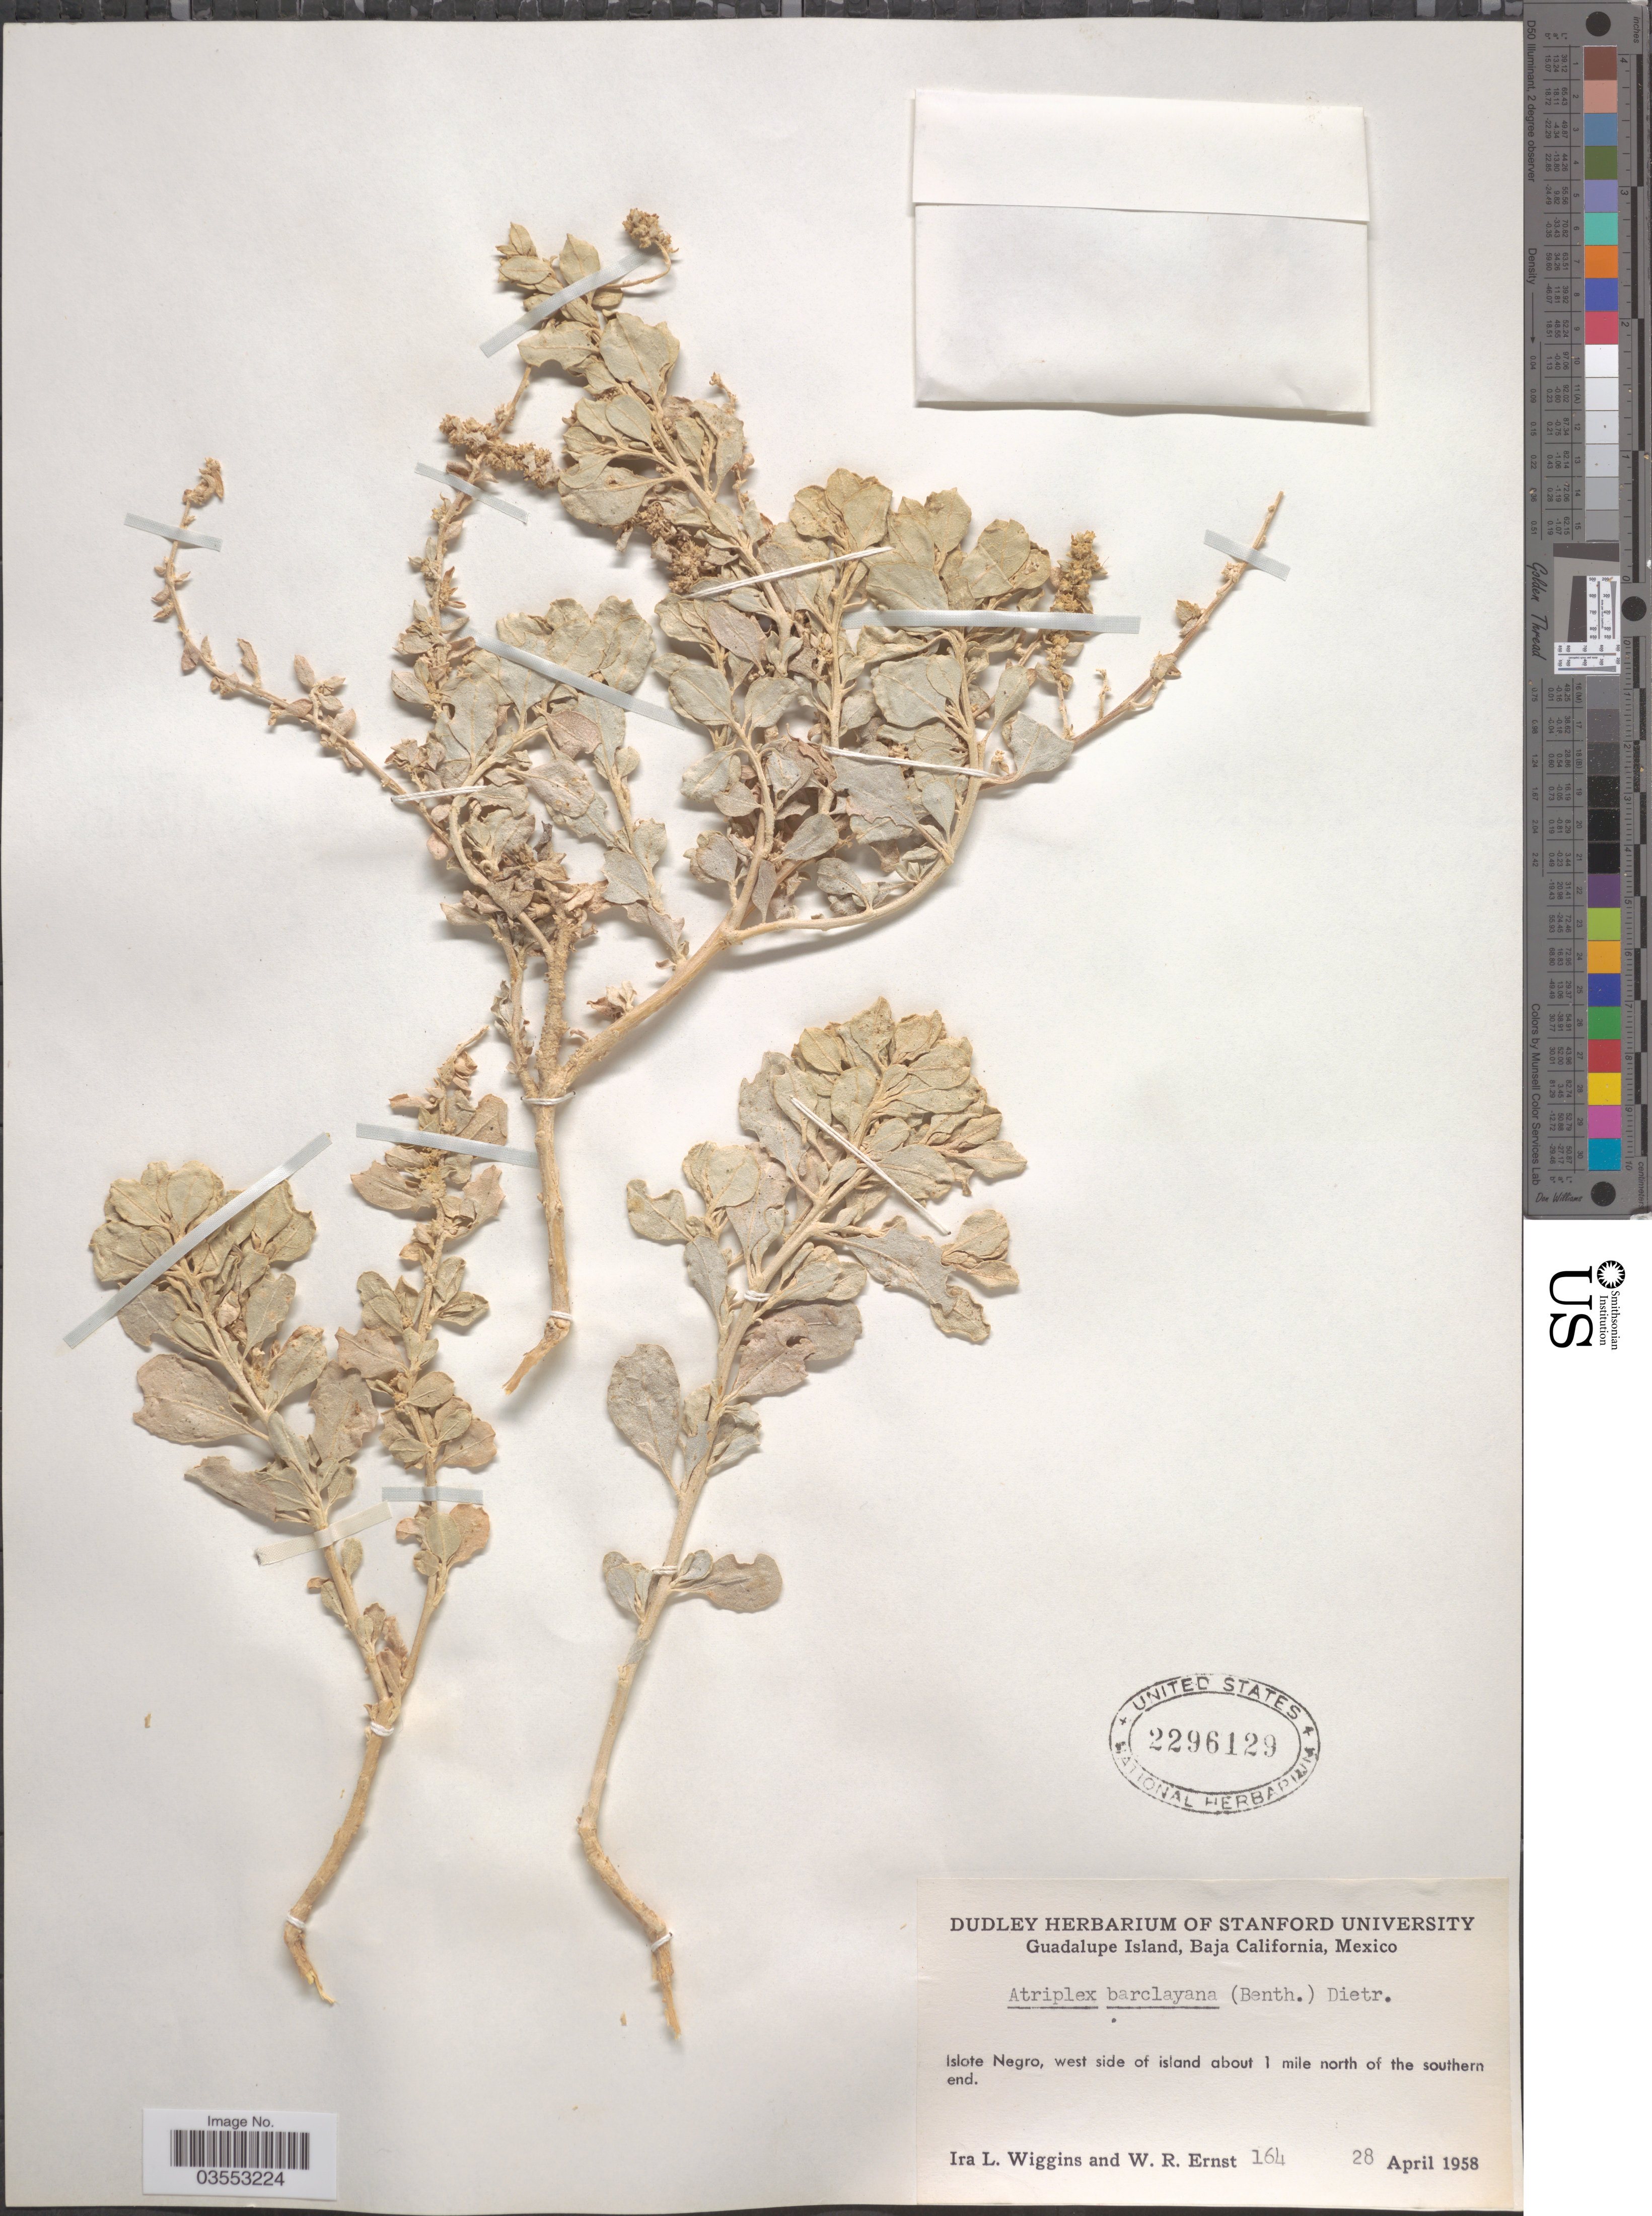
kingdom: Plantae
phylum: Tracheophyta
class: Magnoliopsida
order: Caryophyllales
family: Amaranthaceae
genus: Atriplex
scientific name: Atriplex barclayana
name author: (Benth.) D. Dietr.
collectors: I. L. Wiggins & W. R. Ernst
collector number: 164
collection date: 1958-04-28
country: Mexico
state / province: Baja California Norte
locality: Guadalupe Island. Islote negro, west side of island about 1 mile north of the southern end.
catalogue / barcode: US 2296129